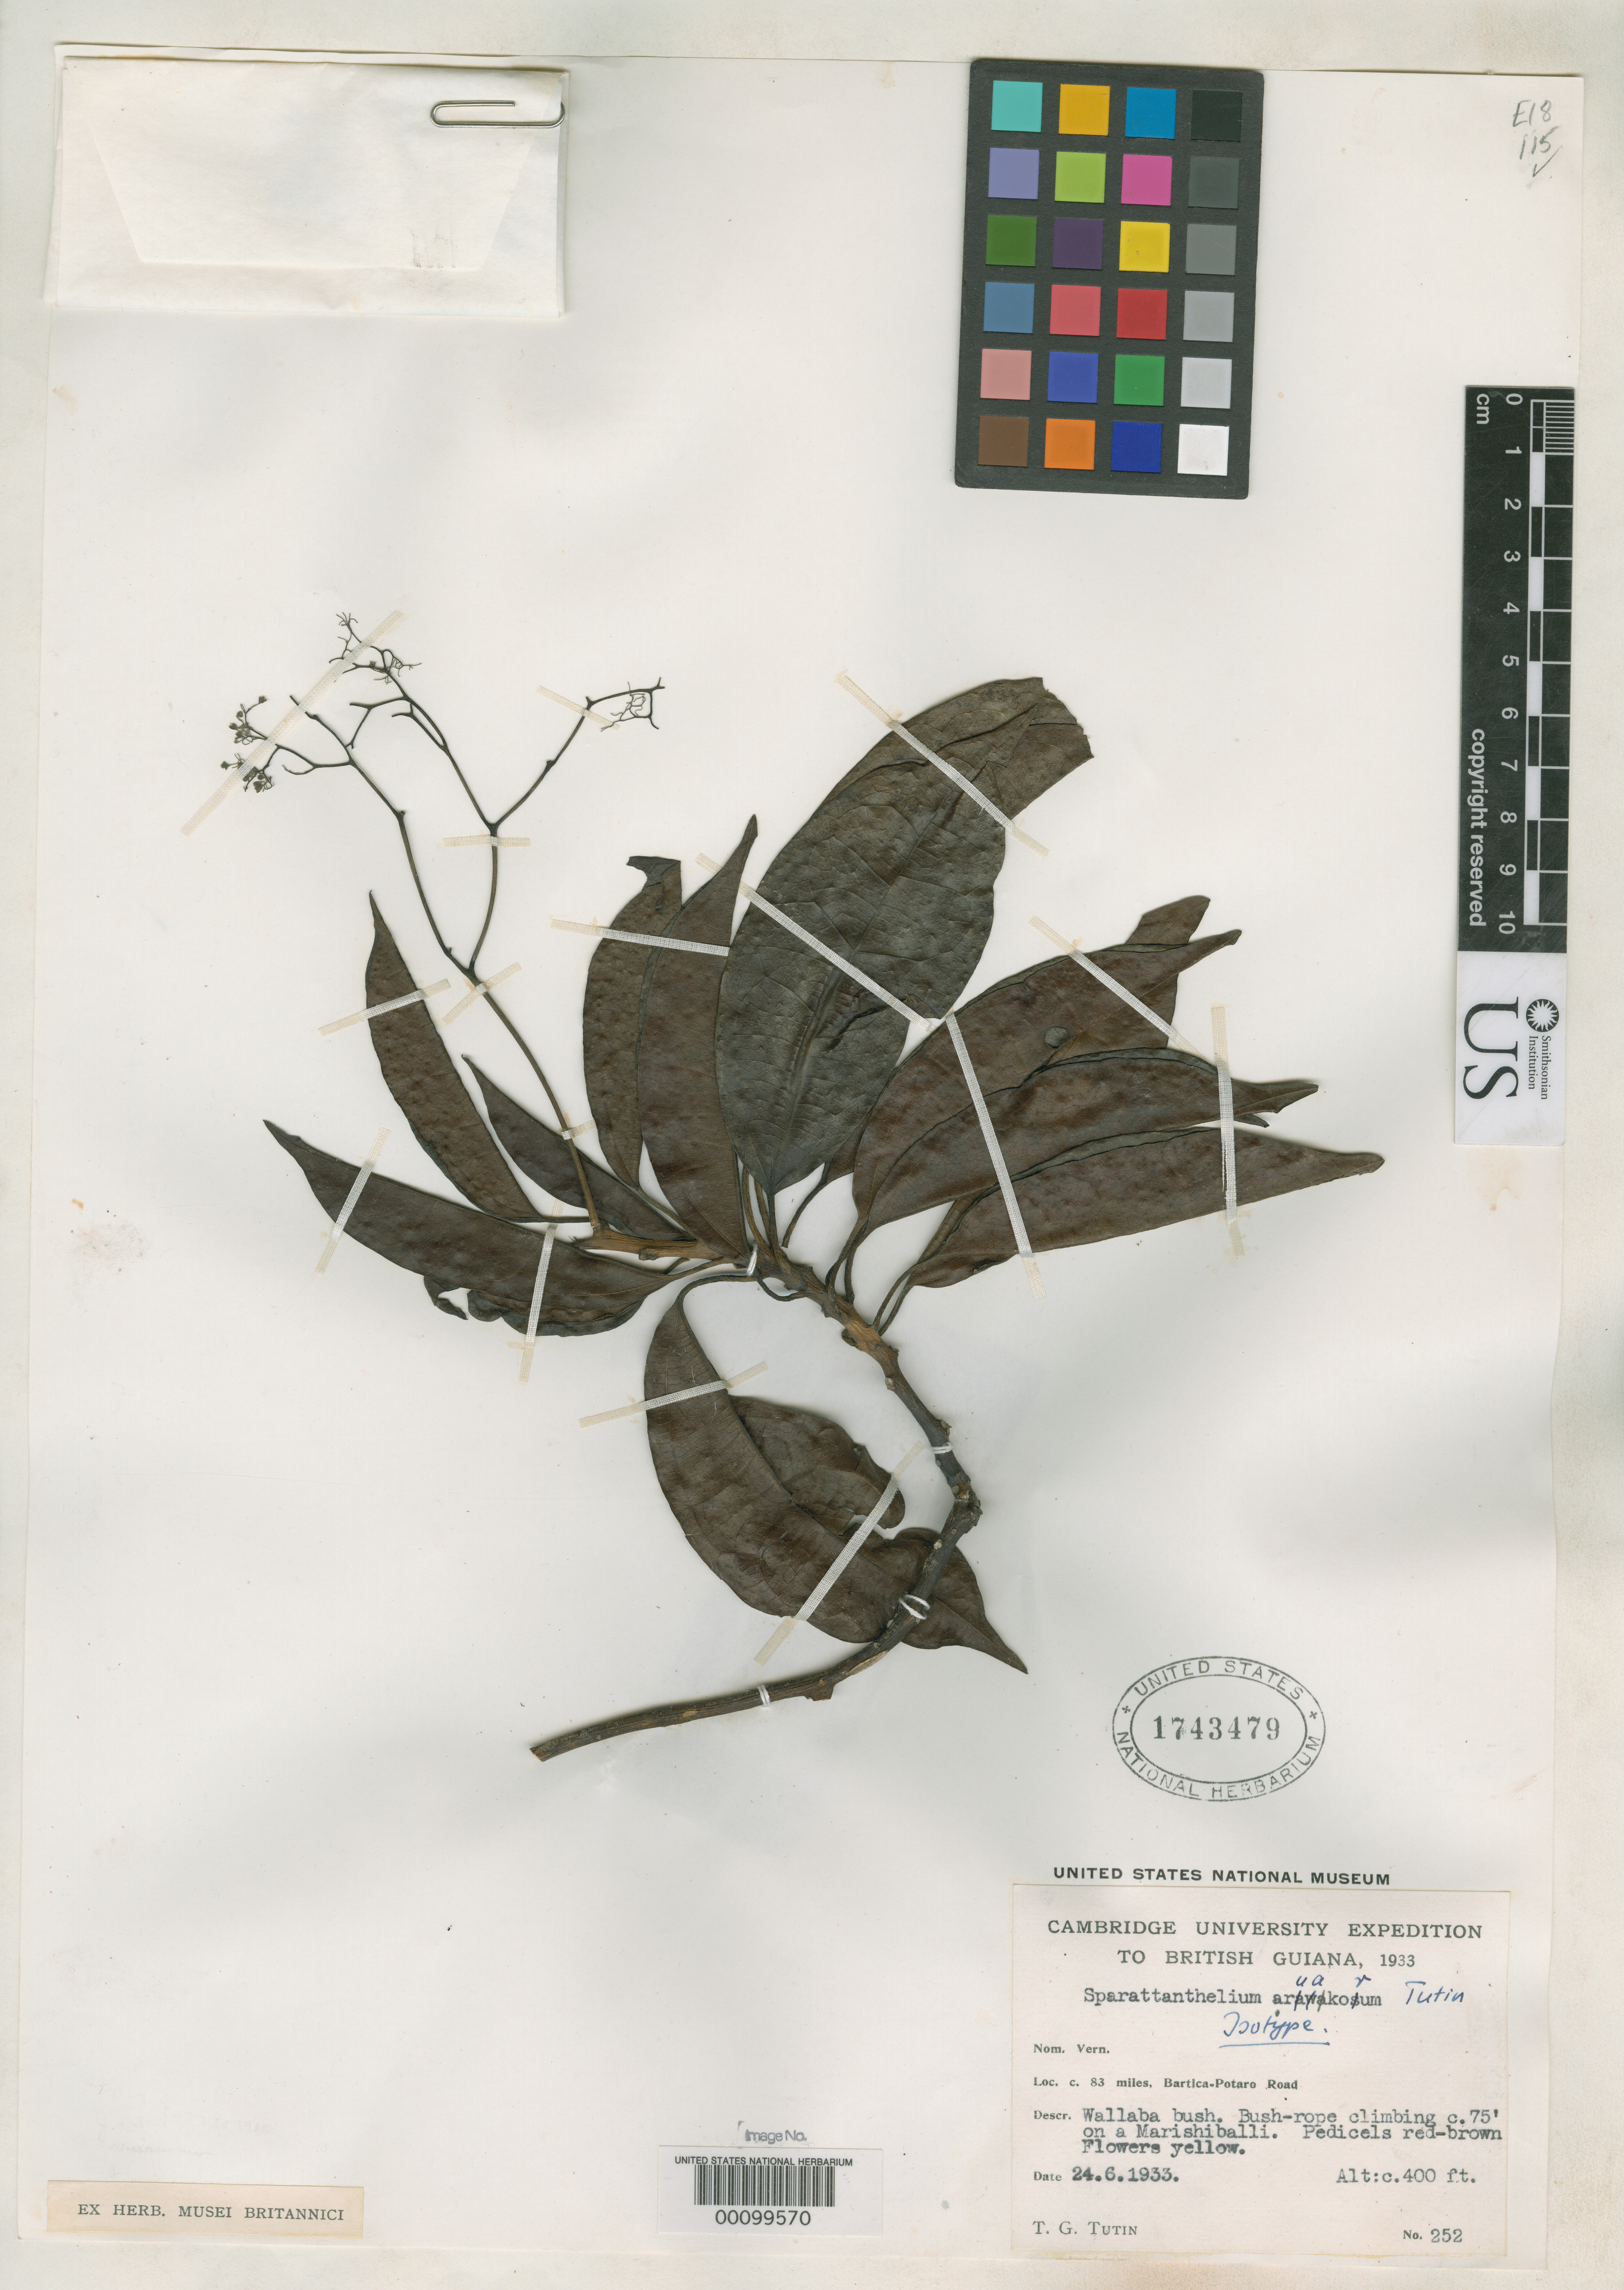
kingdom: Plantae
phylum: Tracheophyta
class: Magnoliopsida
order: Laurales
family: Hernandiaceae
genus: Sparattanthelium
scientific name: Sparattanthelium aruakorum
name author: Tutin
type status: Isotype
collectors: T. G. Tutin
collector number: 252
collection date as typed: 24 Jun 1933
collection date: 1933-06-24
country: Guyana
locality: Bartica - Potaro road.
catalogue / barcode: US 1743479